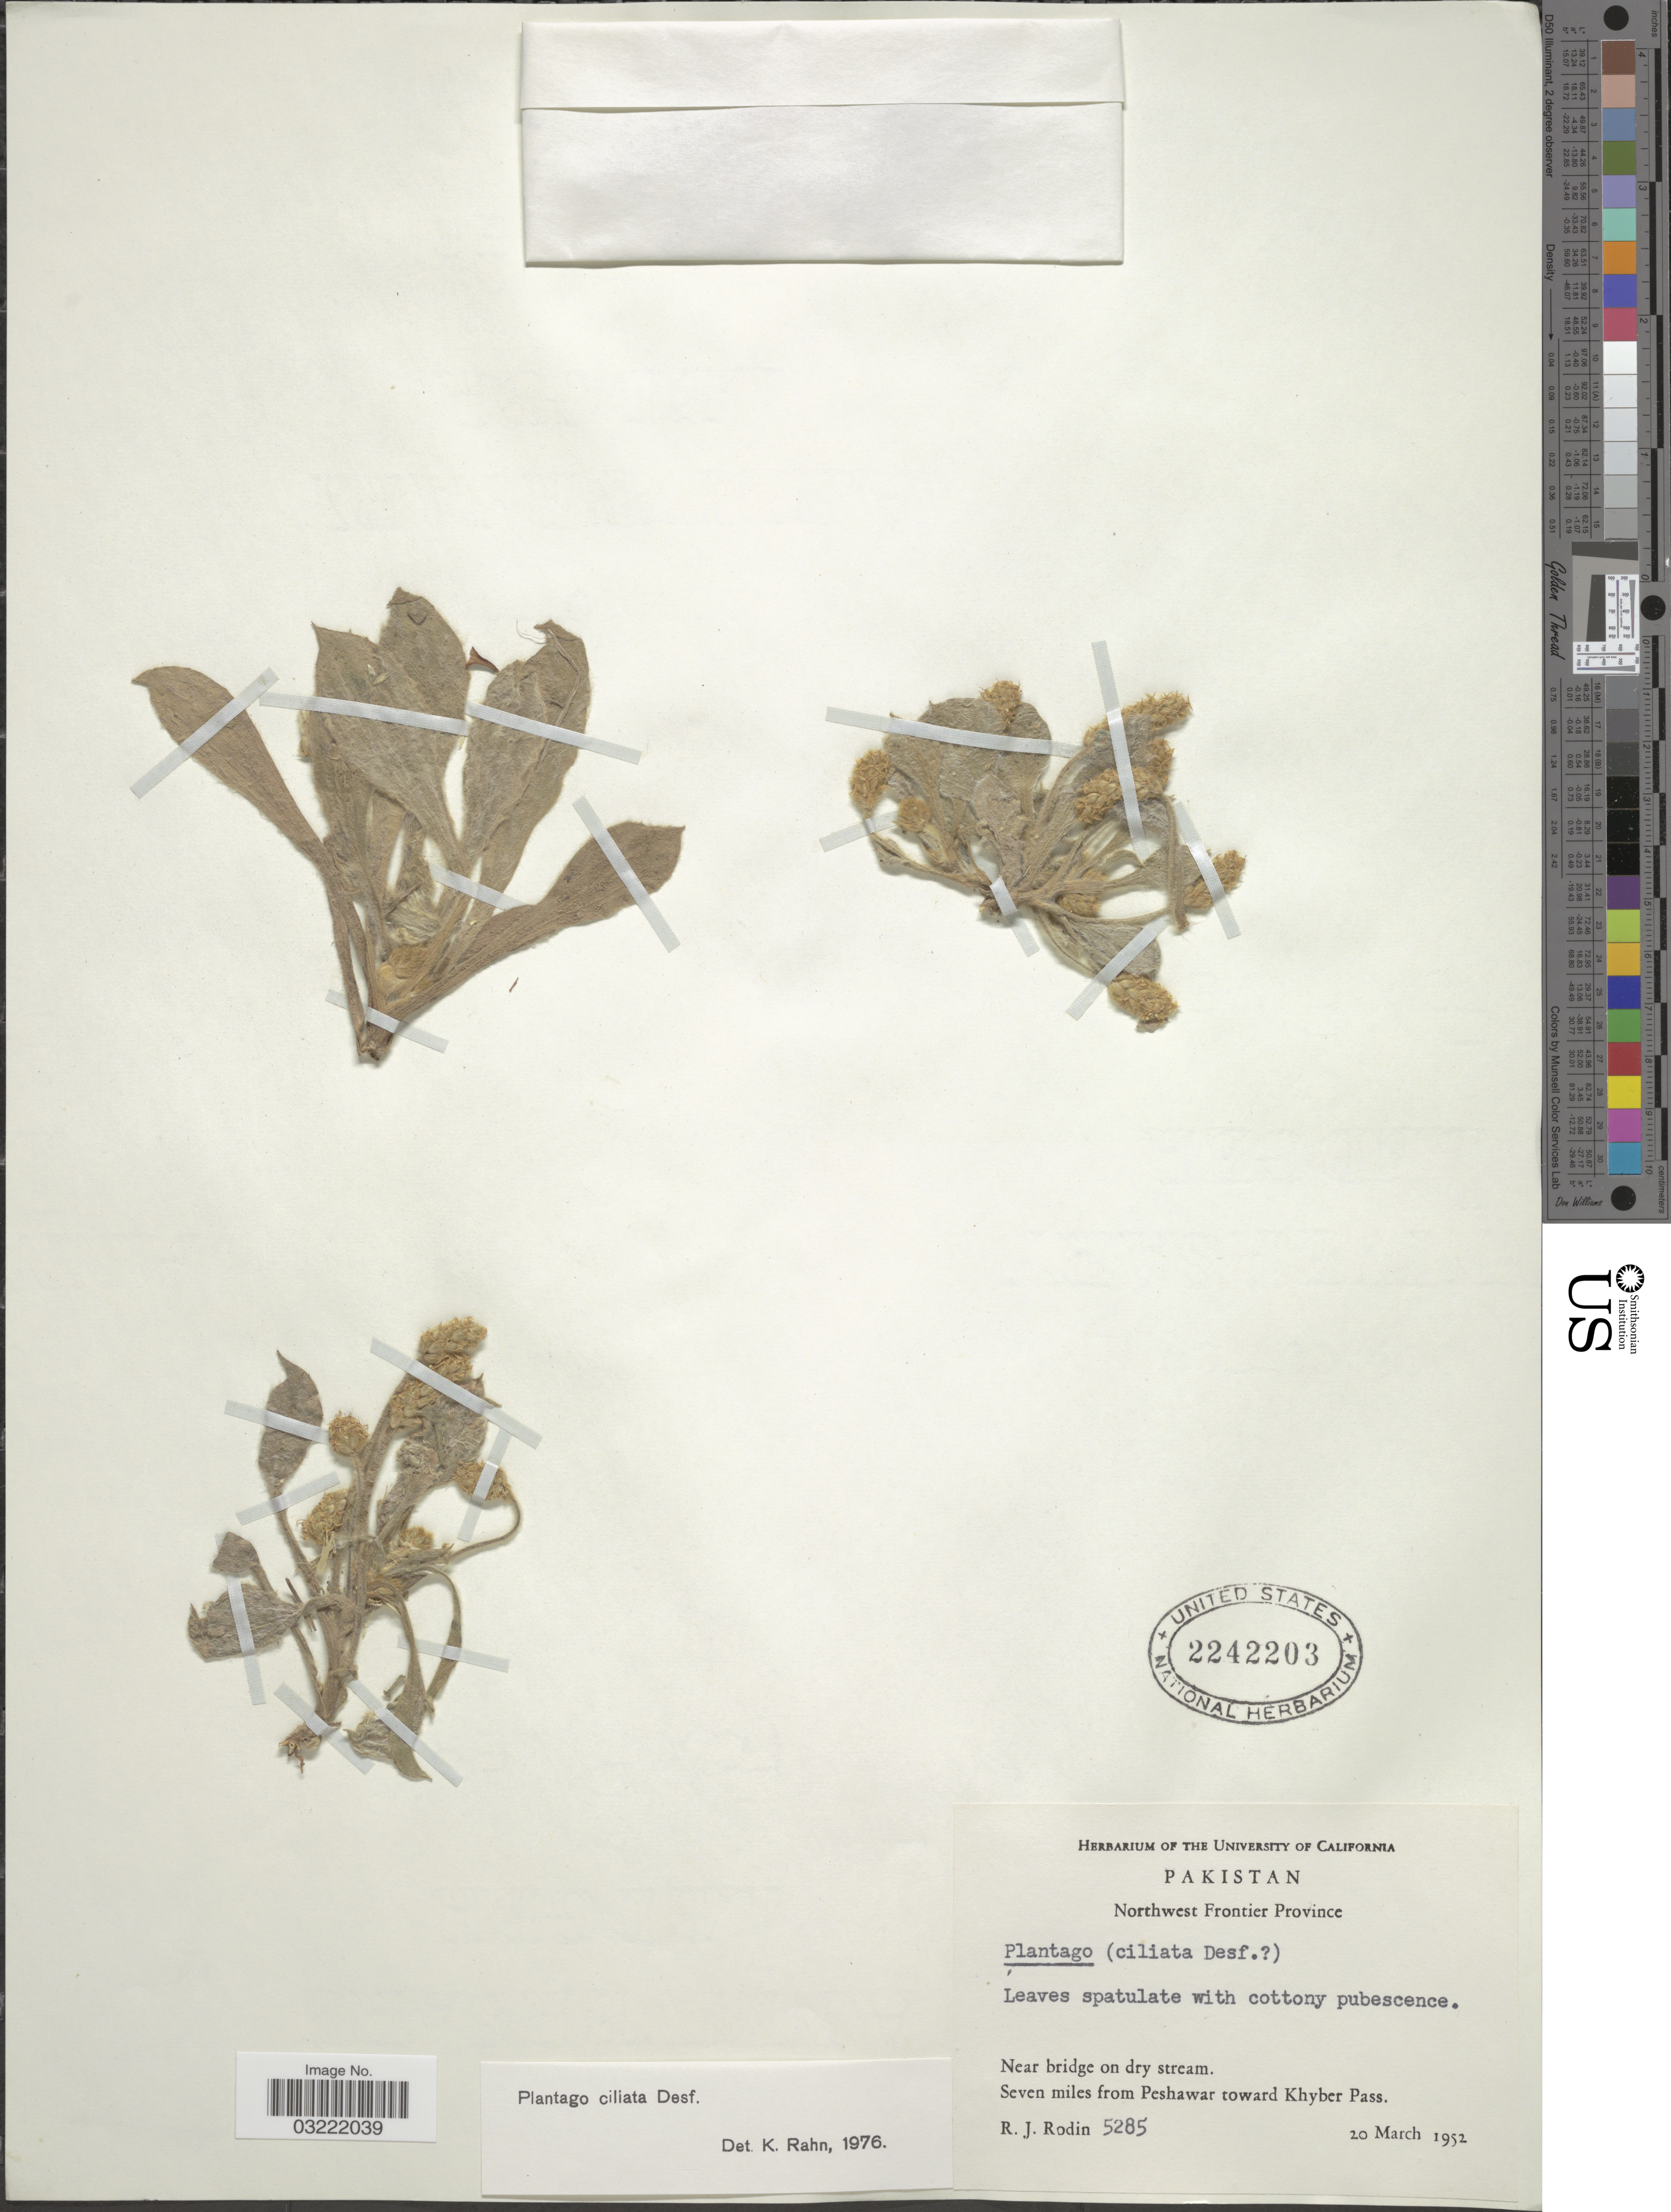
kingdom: Plantae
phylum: Tracheophyta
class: Magnoliopsida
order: Lamiales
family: Plantaginaceae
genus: Plantago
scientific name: Plantago ciliata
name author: Desf.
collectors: R. J. Rodin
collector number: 5285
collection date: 1952-03-20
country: Pakistan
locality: Northwest Frontier Province. Seven miles from Peshawar toward Khyber Pass.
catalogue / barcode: US 2242203